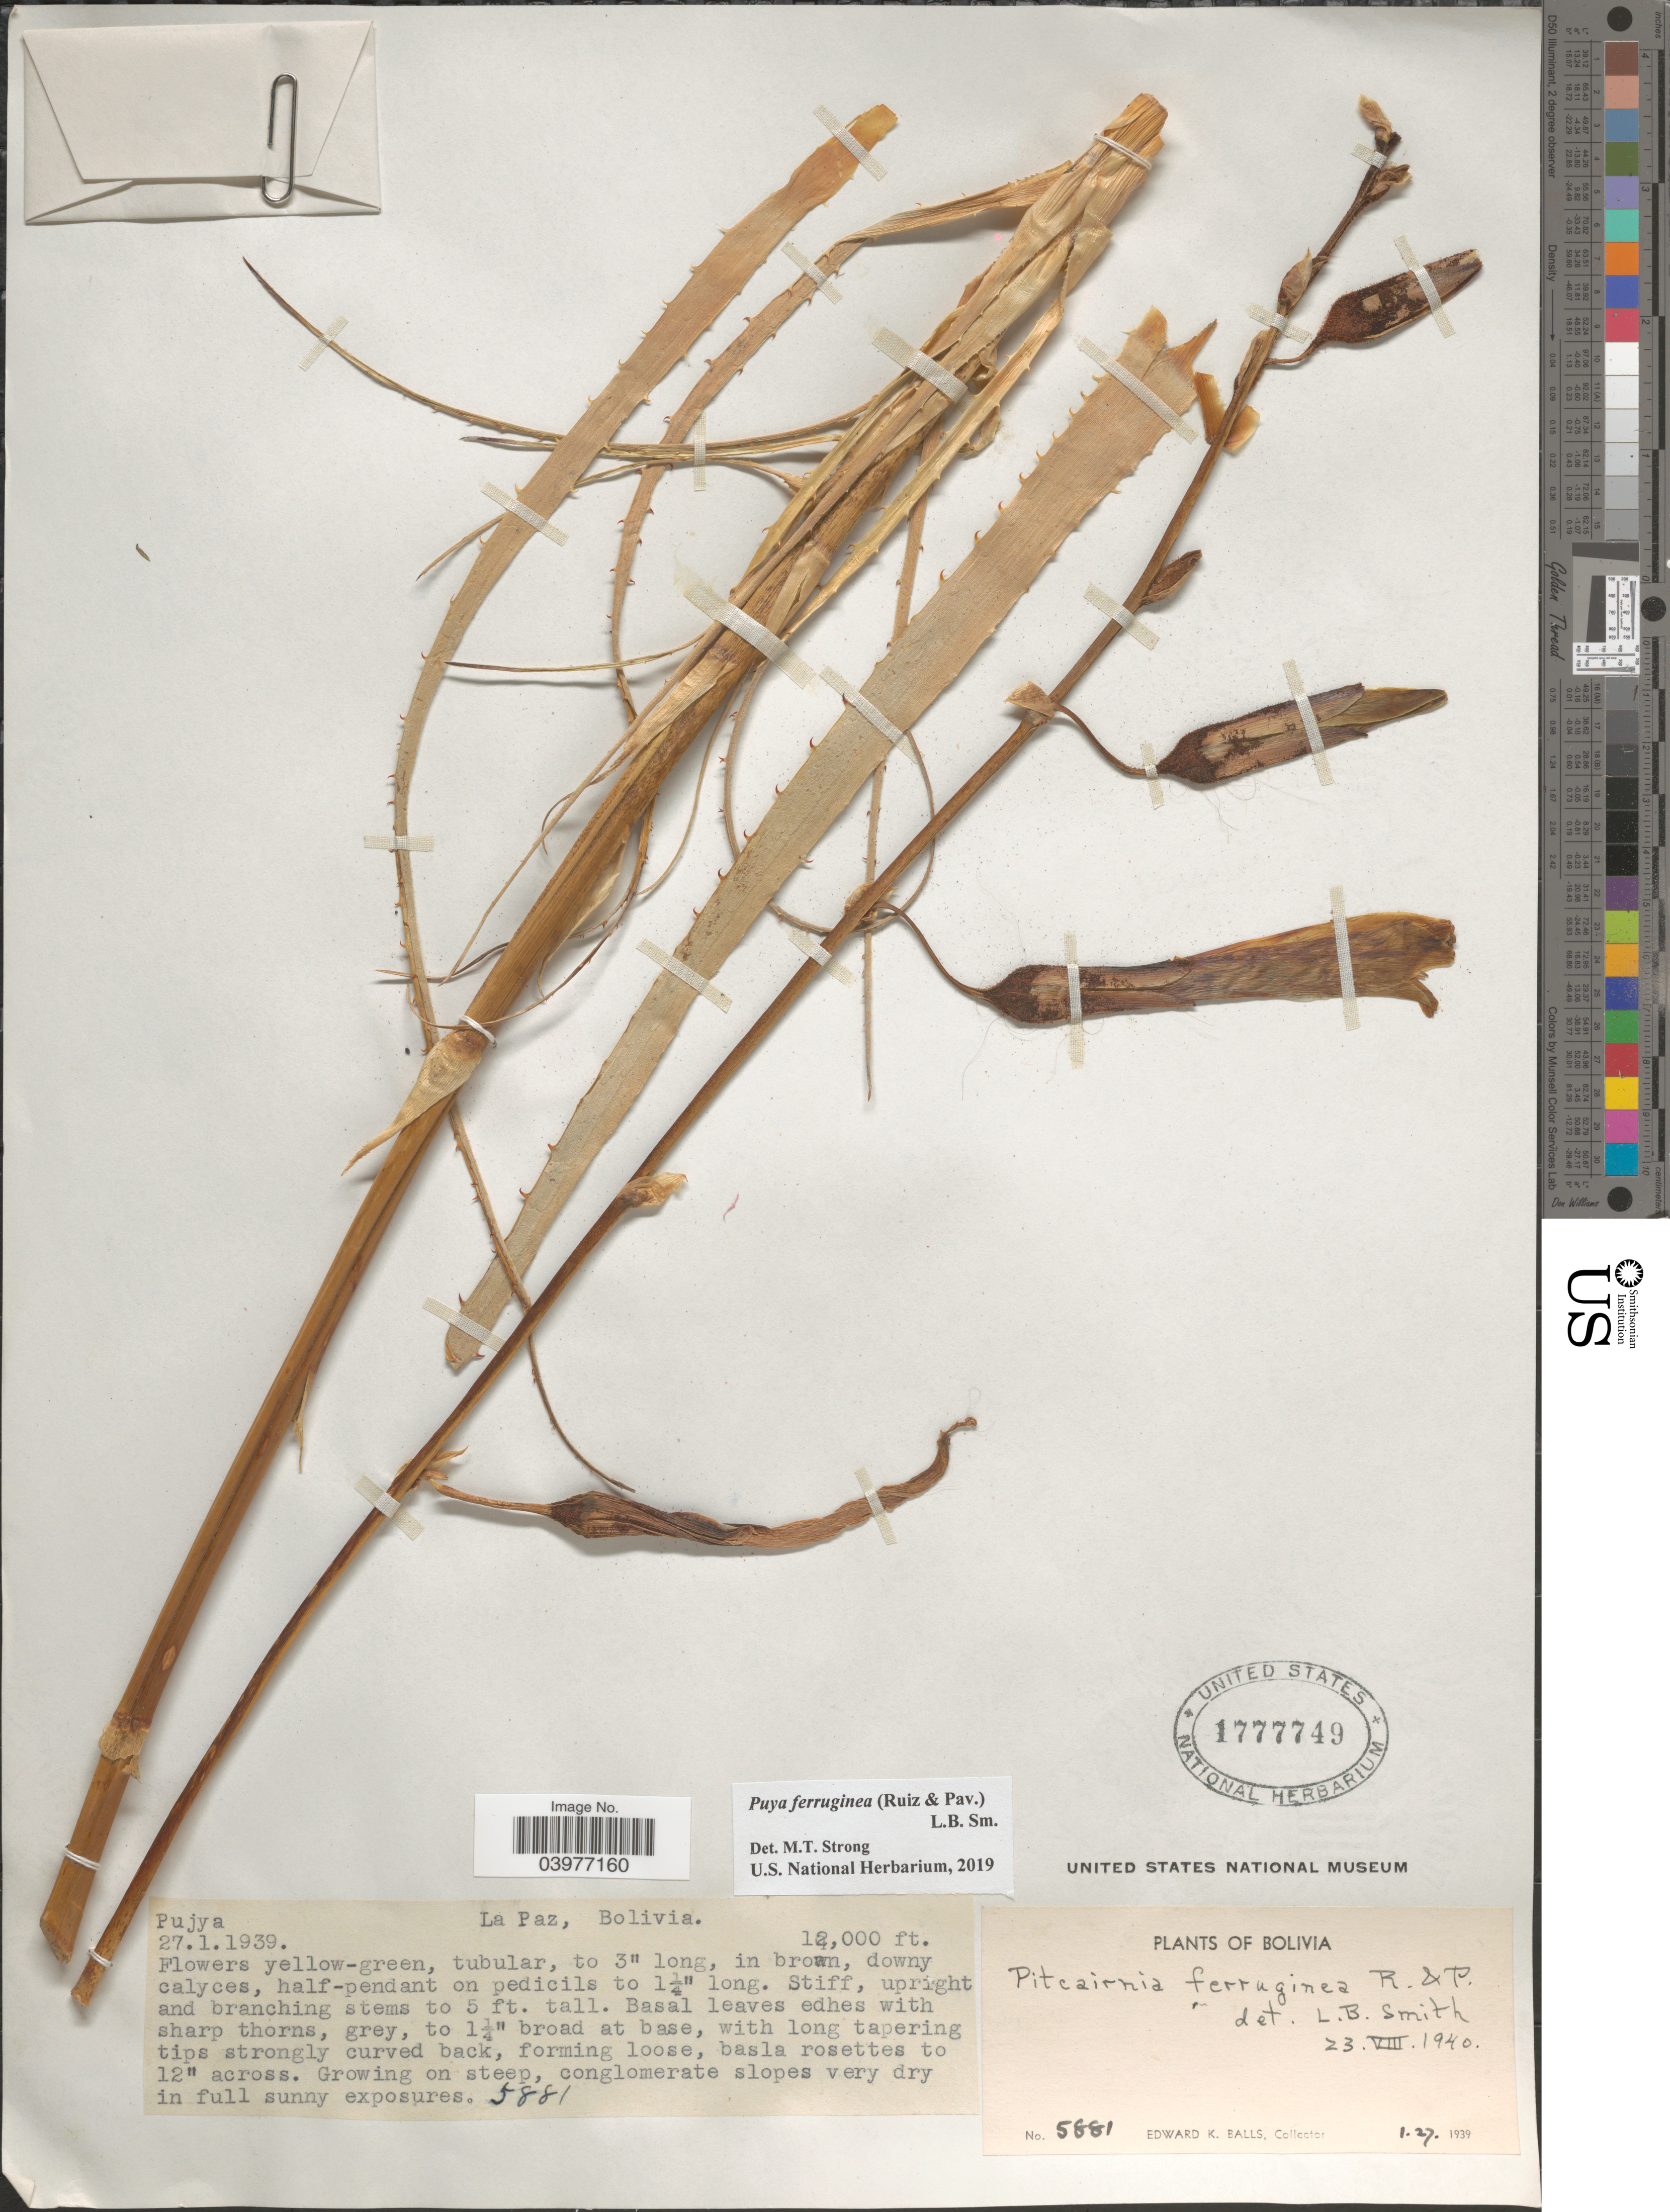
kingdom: Plantae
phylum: Tracheophyta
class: Liliopsida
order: Poales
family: Bromeliaceae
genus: Puya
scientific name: Puya ferruginea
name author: (Ruiz & Pav.) L.B. Sm.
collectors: E. K. Balls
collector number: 5881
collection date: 1939-01-27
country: Bolivia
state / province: La Paz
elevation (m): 3658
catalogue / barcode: US 1777749